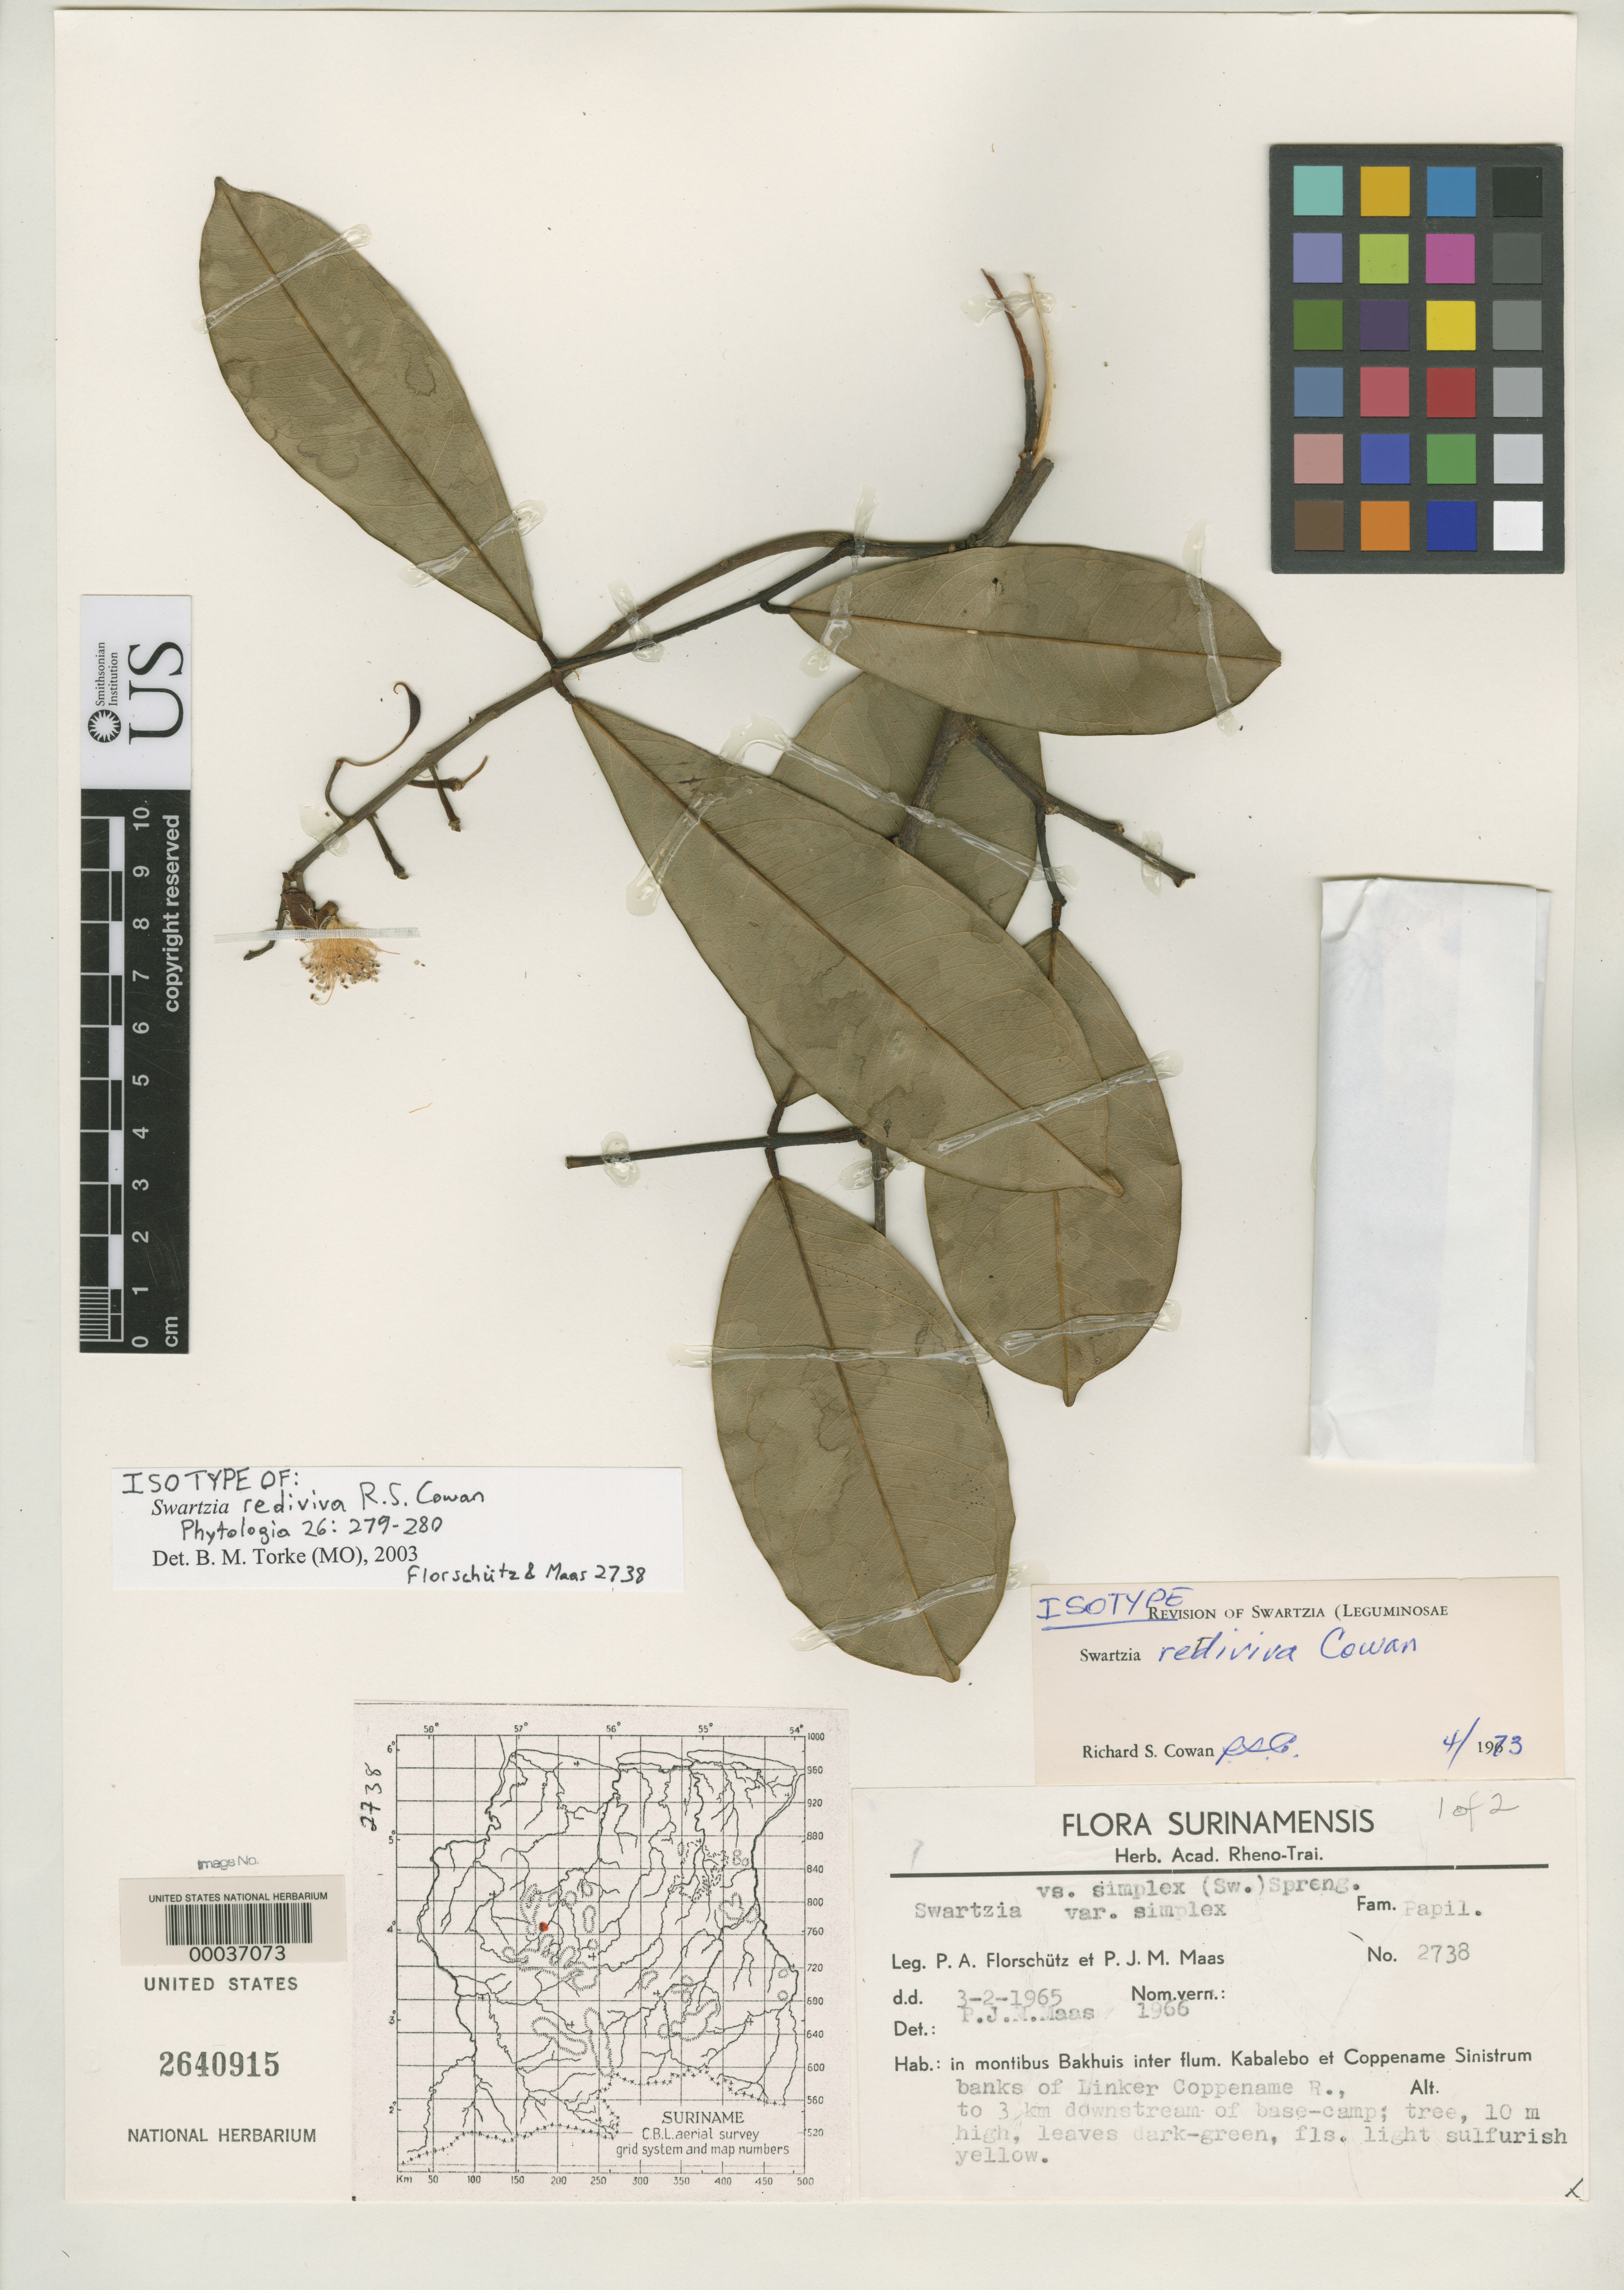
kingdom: Plantae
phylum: Tracheophyta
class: Magnoliopsida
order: Fabales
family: Fabaceae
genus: Swartzia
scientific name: Swartzia rediviva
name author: R.S. Cowan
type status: Isotype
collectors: P. Florschütz & P. Maas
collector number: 2738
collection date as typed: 03 Feb 1965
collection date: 1965-02-03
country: Suriname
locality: Banks of Inker Coppename River.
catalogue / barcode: US 2640915